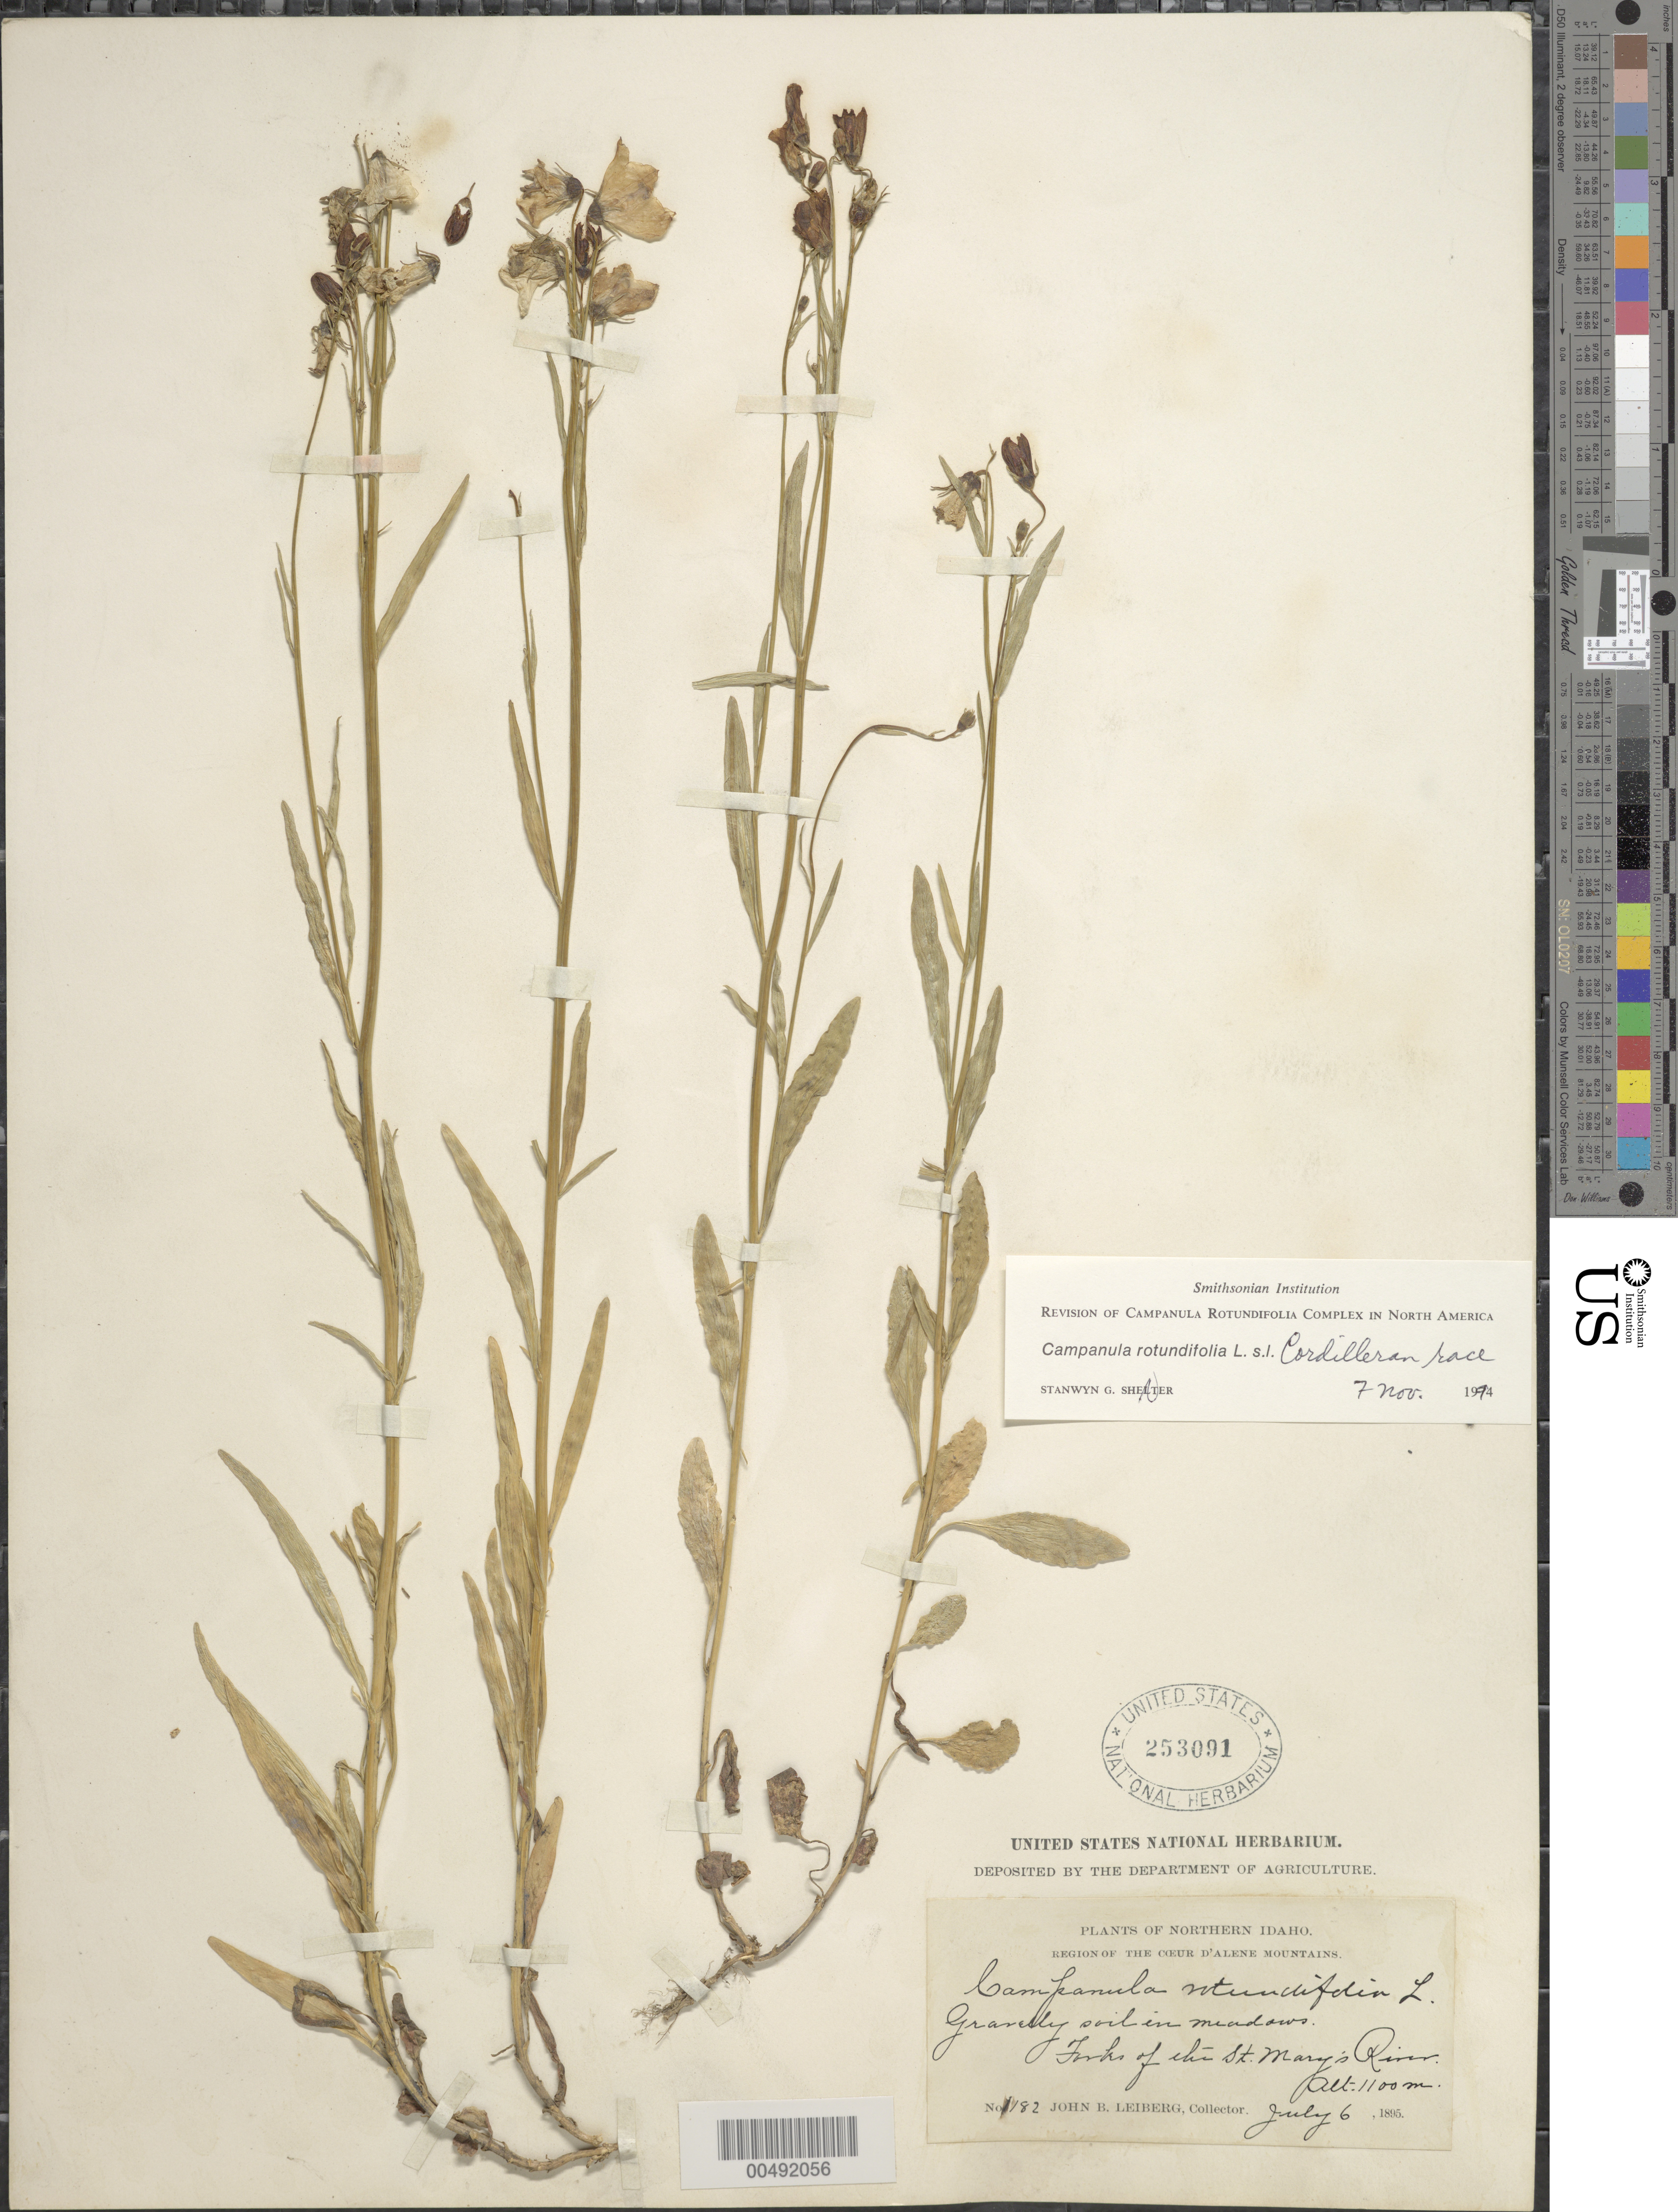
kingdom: Plantae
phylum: Tracheophyta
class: Magnoliopsida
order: Asterales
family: Campanulaceae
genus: Campanula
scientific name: Campanula rotundifolia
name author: L.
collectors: J. Leiberg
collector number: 1182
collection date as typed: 06 Jul 1895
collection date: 1895-07-06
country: United States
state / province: Idaho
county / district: Kootenai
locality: Coeur d'Alene Mountains, forks of the St. Mary's River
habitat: gravelly soil in meadows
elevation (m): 1100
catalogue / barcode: US 253091